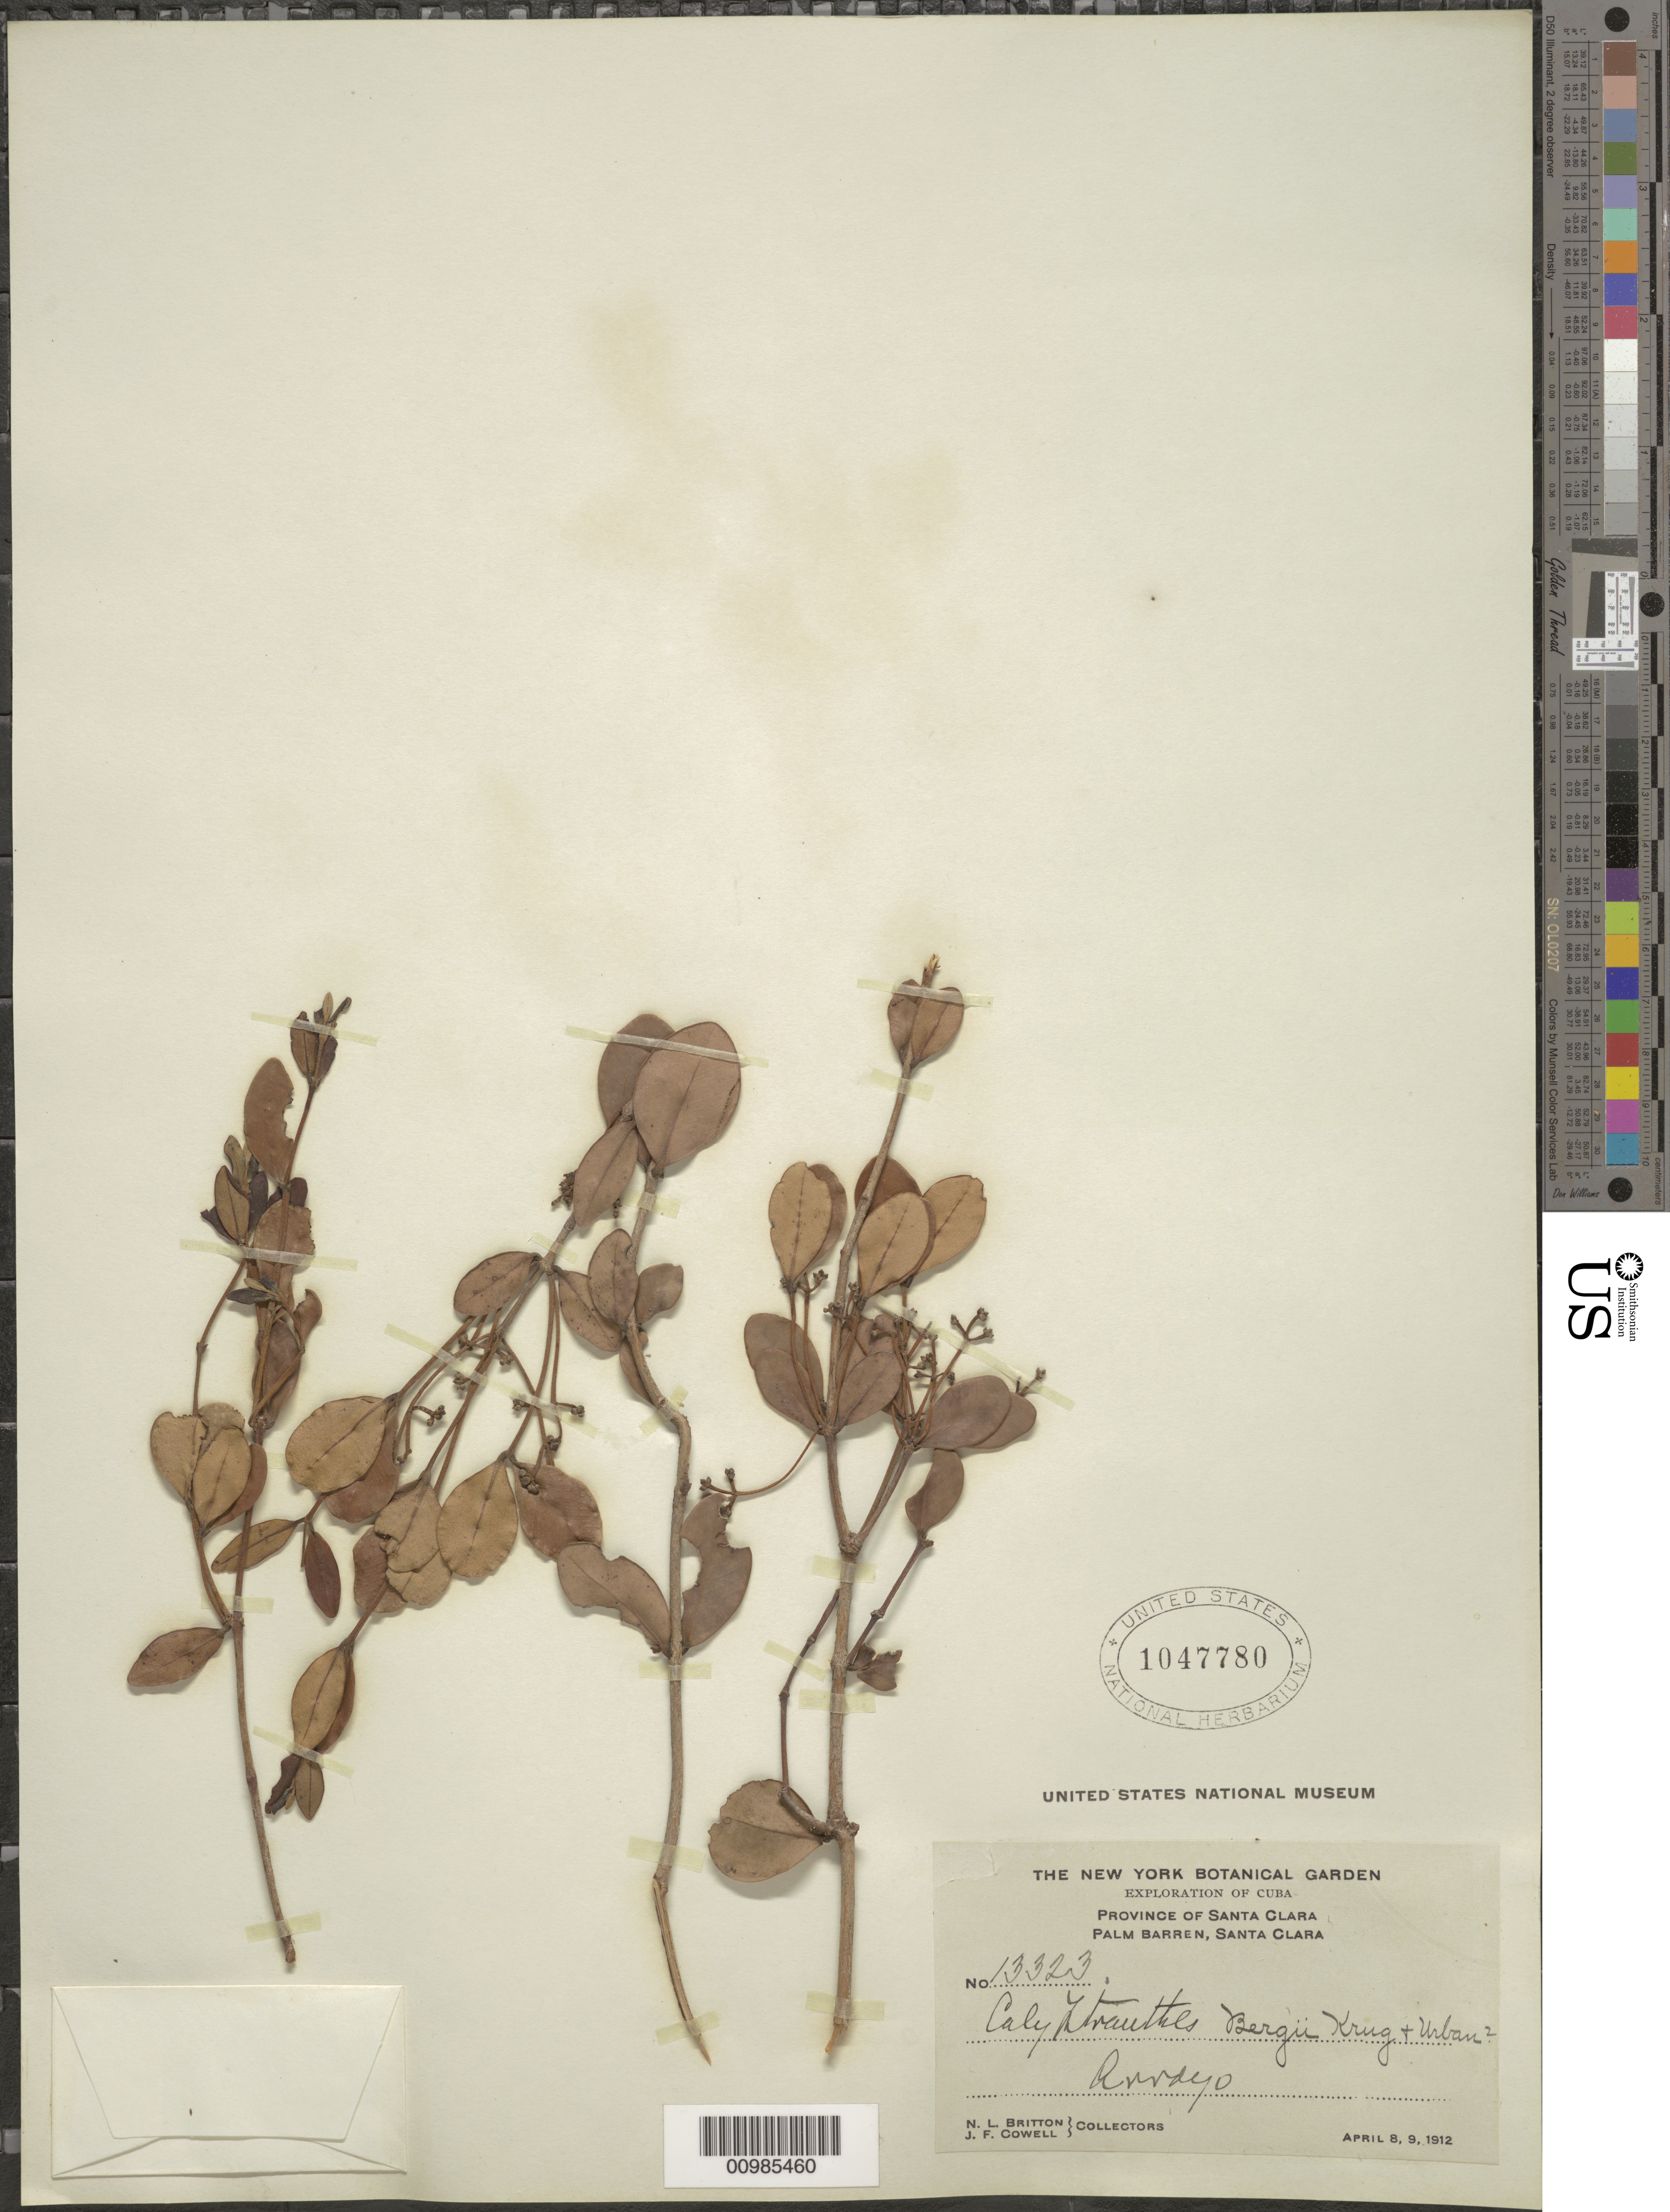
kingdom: Plantae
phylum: Tracheophyta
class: Magnoliopsida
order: Myrtales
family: Myrtaceae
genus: Myrcia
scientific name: Myrcia bergii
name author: (Krug & Urb.) Z. Acosta & K. Samra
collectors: N. Britton & J. F. Cowell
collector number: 13323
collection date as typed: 08 Apr 1912 to 09 Apr 1912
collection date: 1912-04-08/1912-04-09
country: Cuba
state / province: Villa Clara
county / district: Santa Clara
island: Cuba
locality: Palm Barren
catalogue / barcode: US 1047780